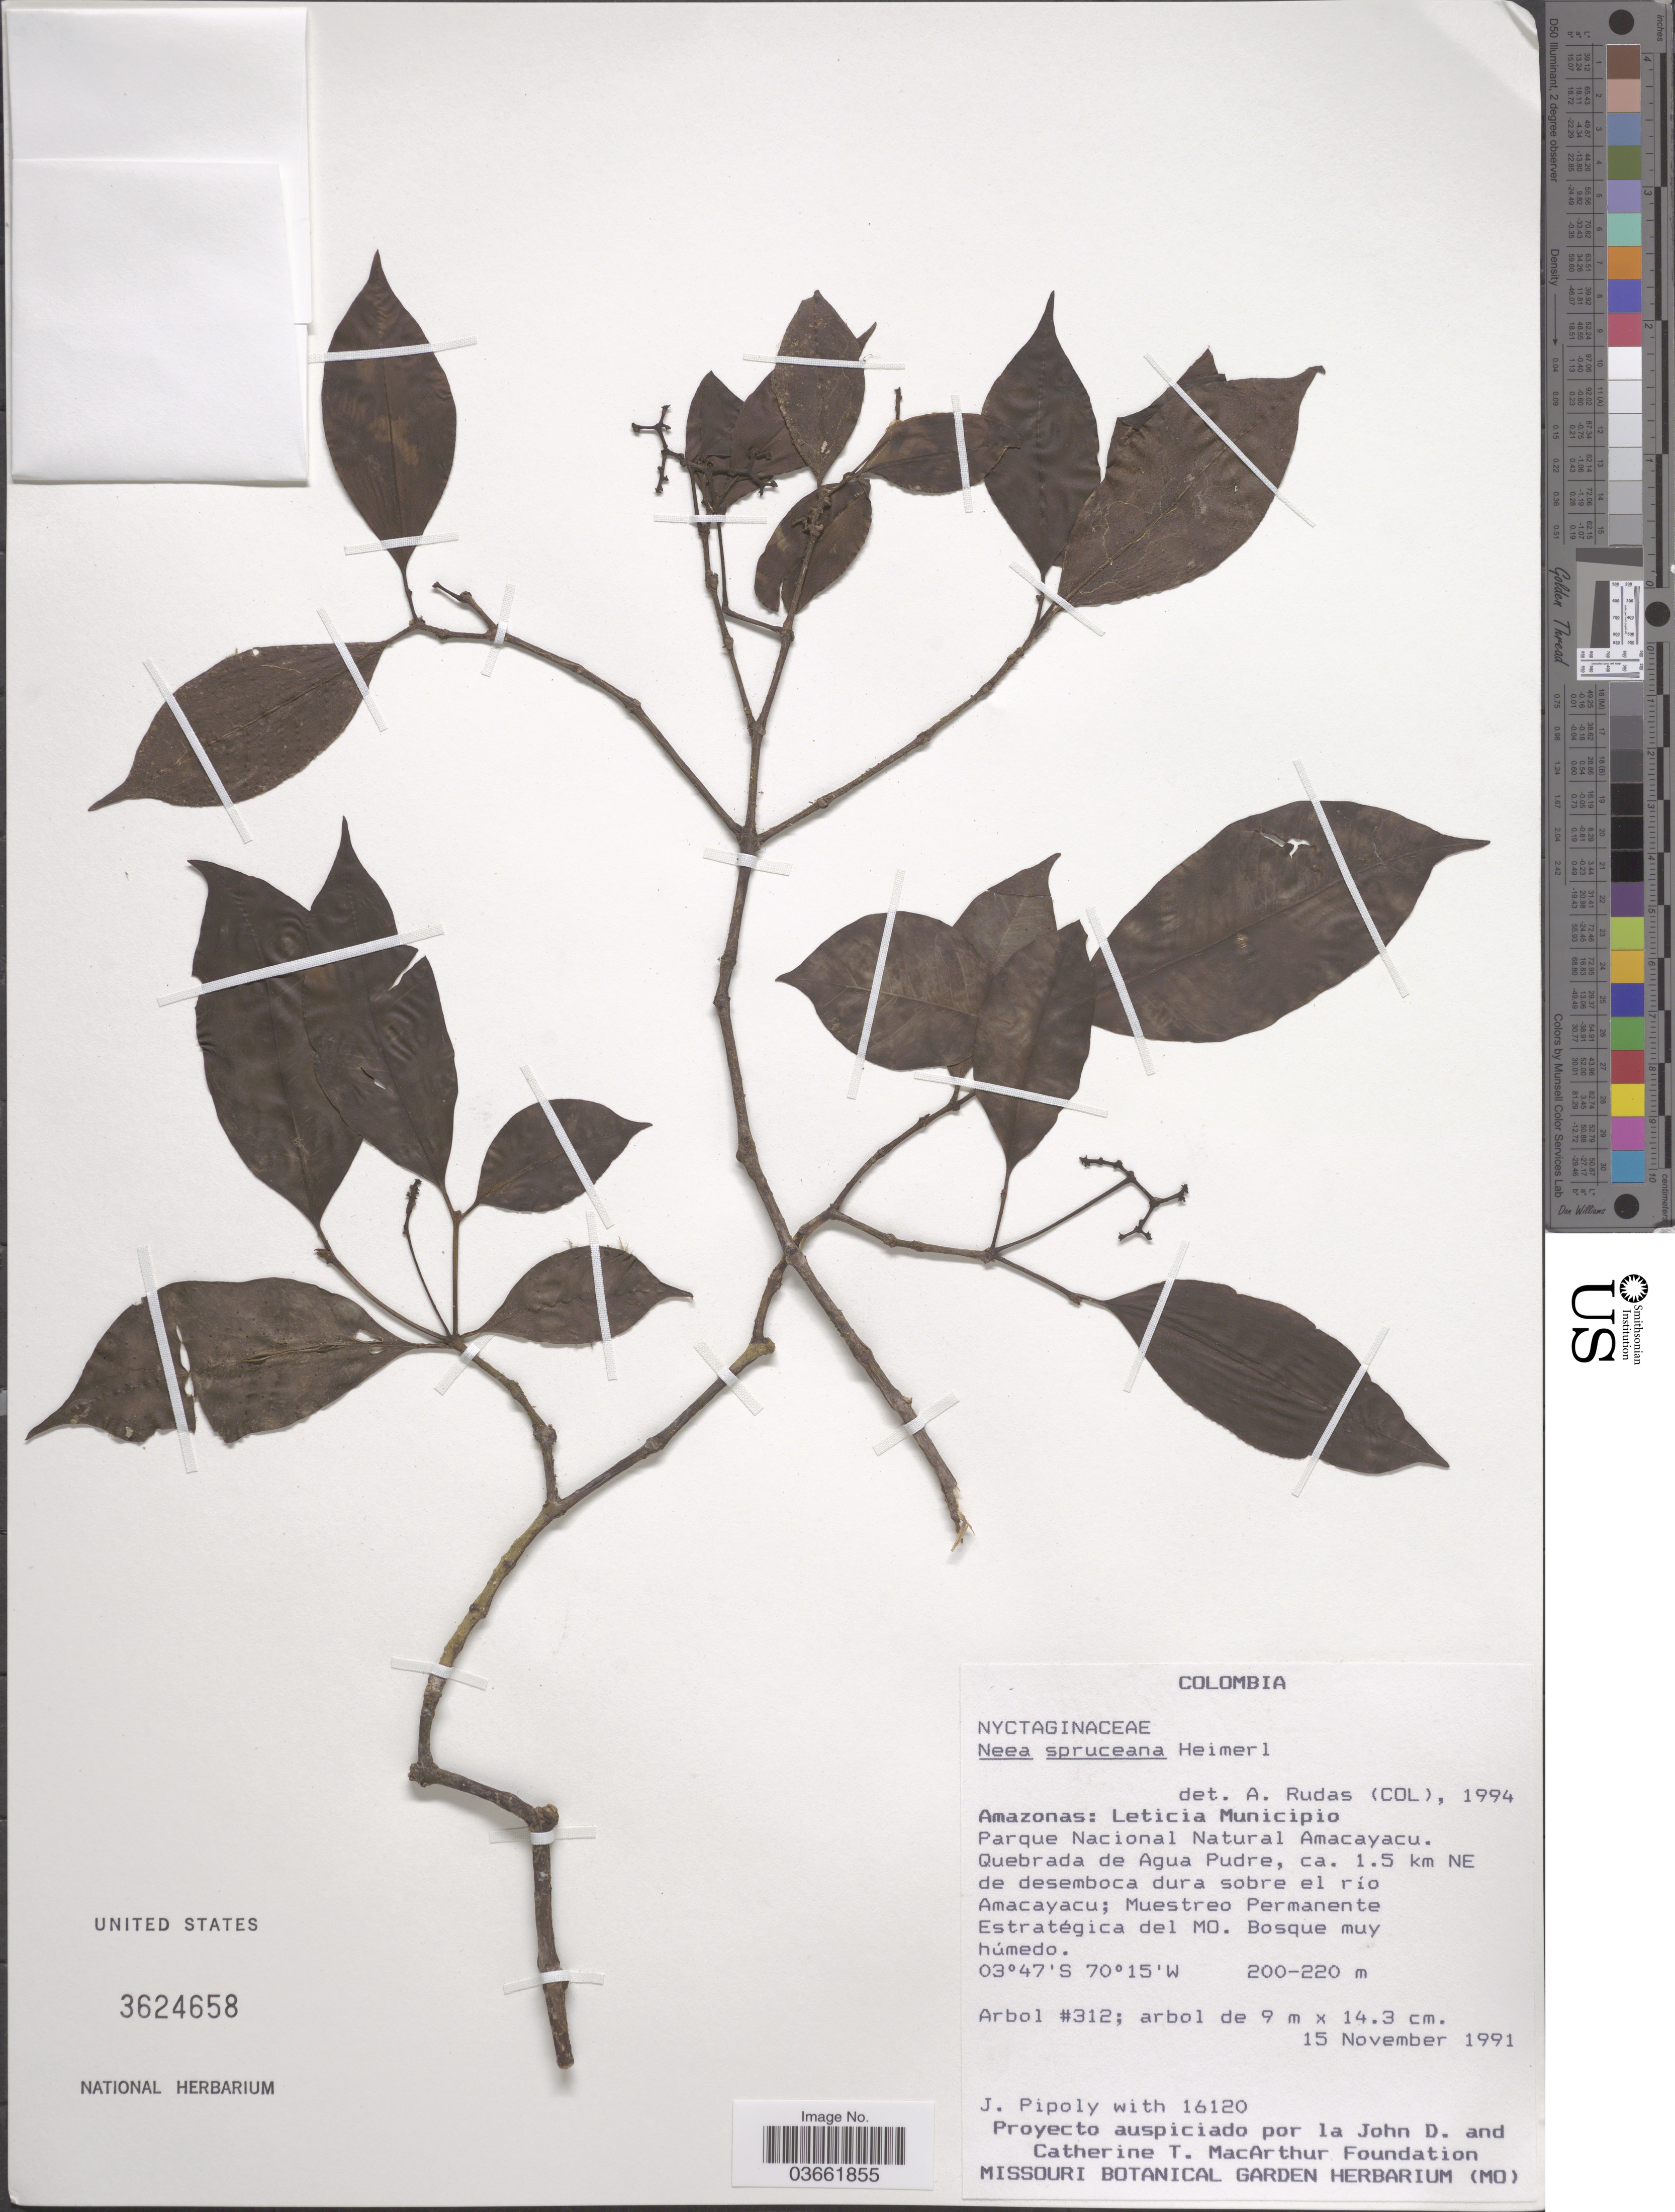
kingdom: Plantae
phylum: Tracheophyta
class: Magnoliopsida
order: Caryophyllales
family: Nyctaginaceae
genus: Neea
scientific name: Neea spruceana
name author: Heimerl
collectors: J. J. Pipoly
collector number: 16120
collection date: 1991-11-15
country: Peru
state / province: Amazonas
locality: Leticia Municipio. Parque Nacional Natural Amacayacu. Quebrada de Agua Pudre, ca. 1.5 km NE de desemboca dura sobre el río Amacayacu; Muestreo Permanente. Estratégica del MO.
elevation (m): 200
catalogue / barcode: US 3624658